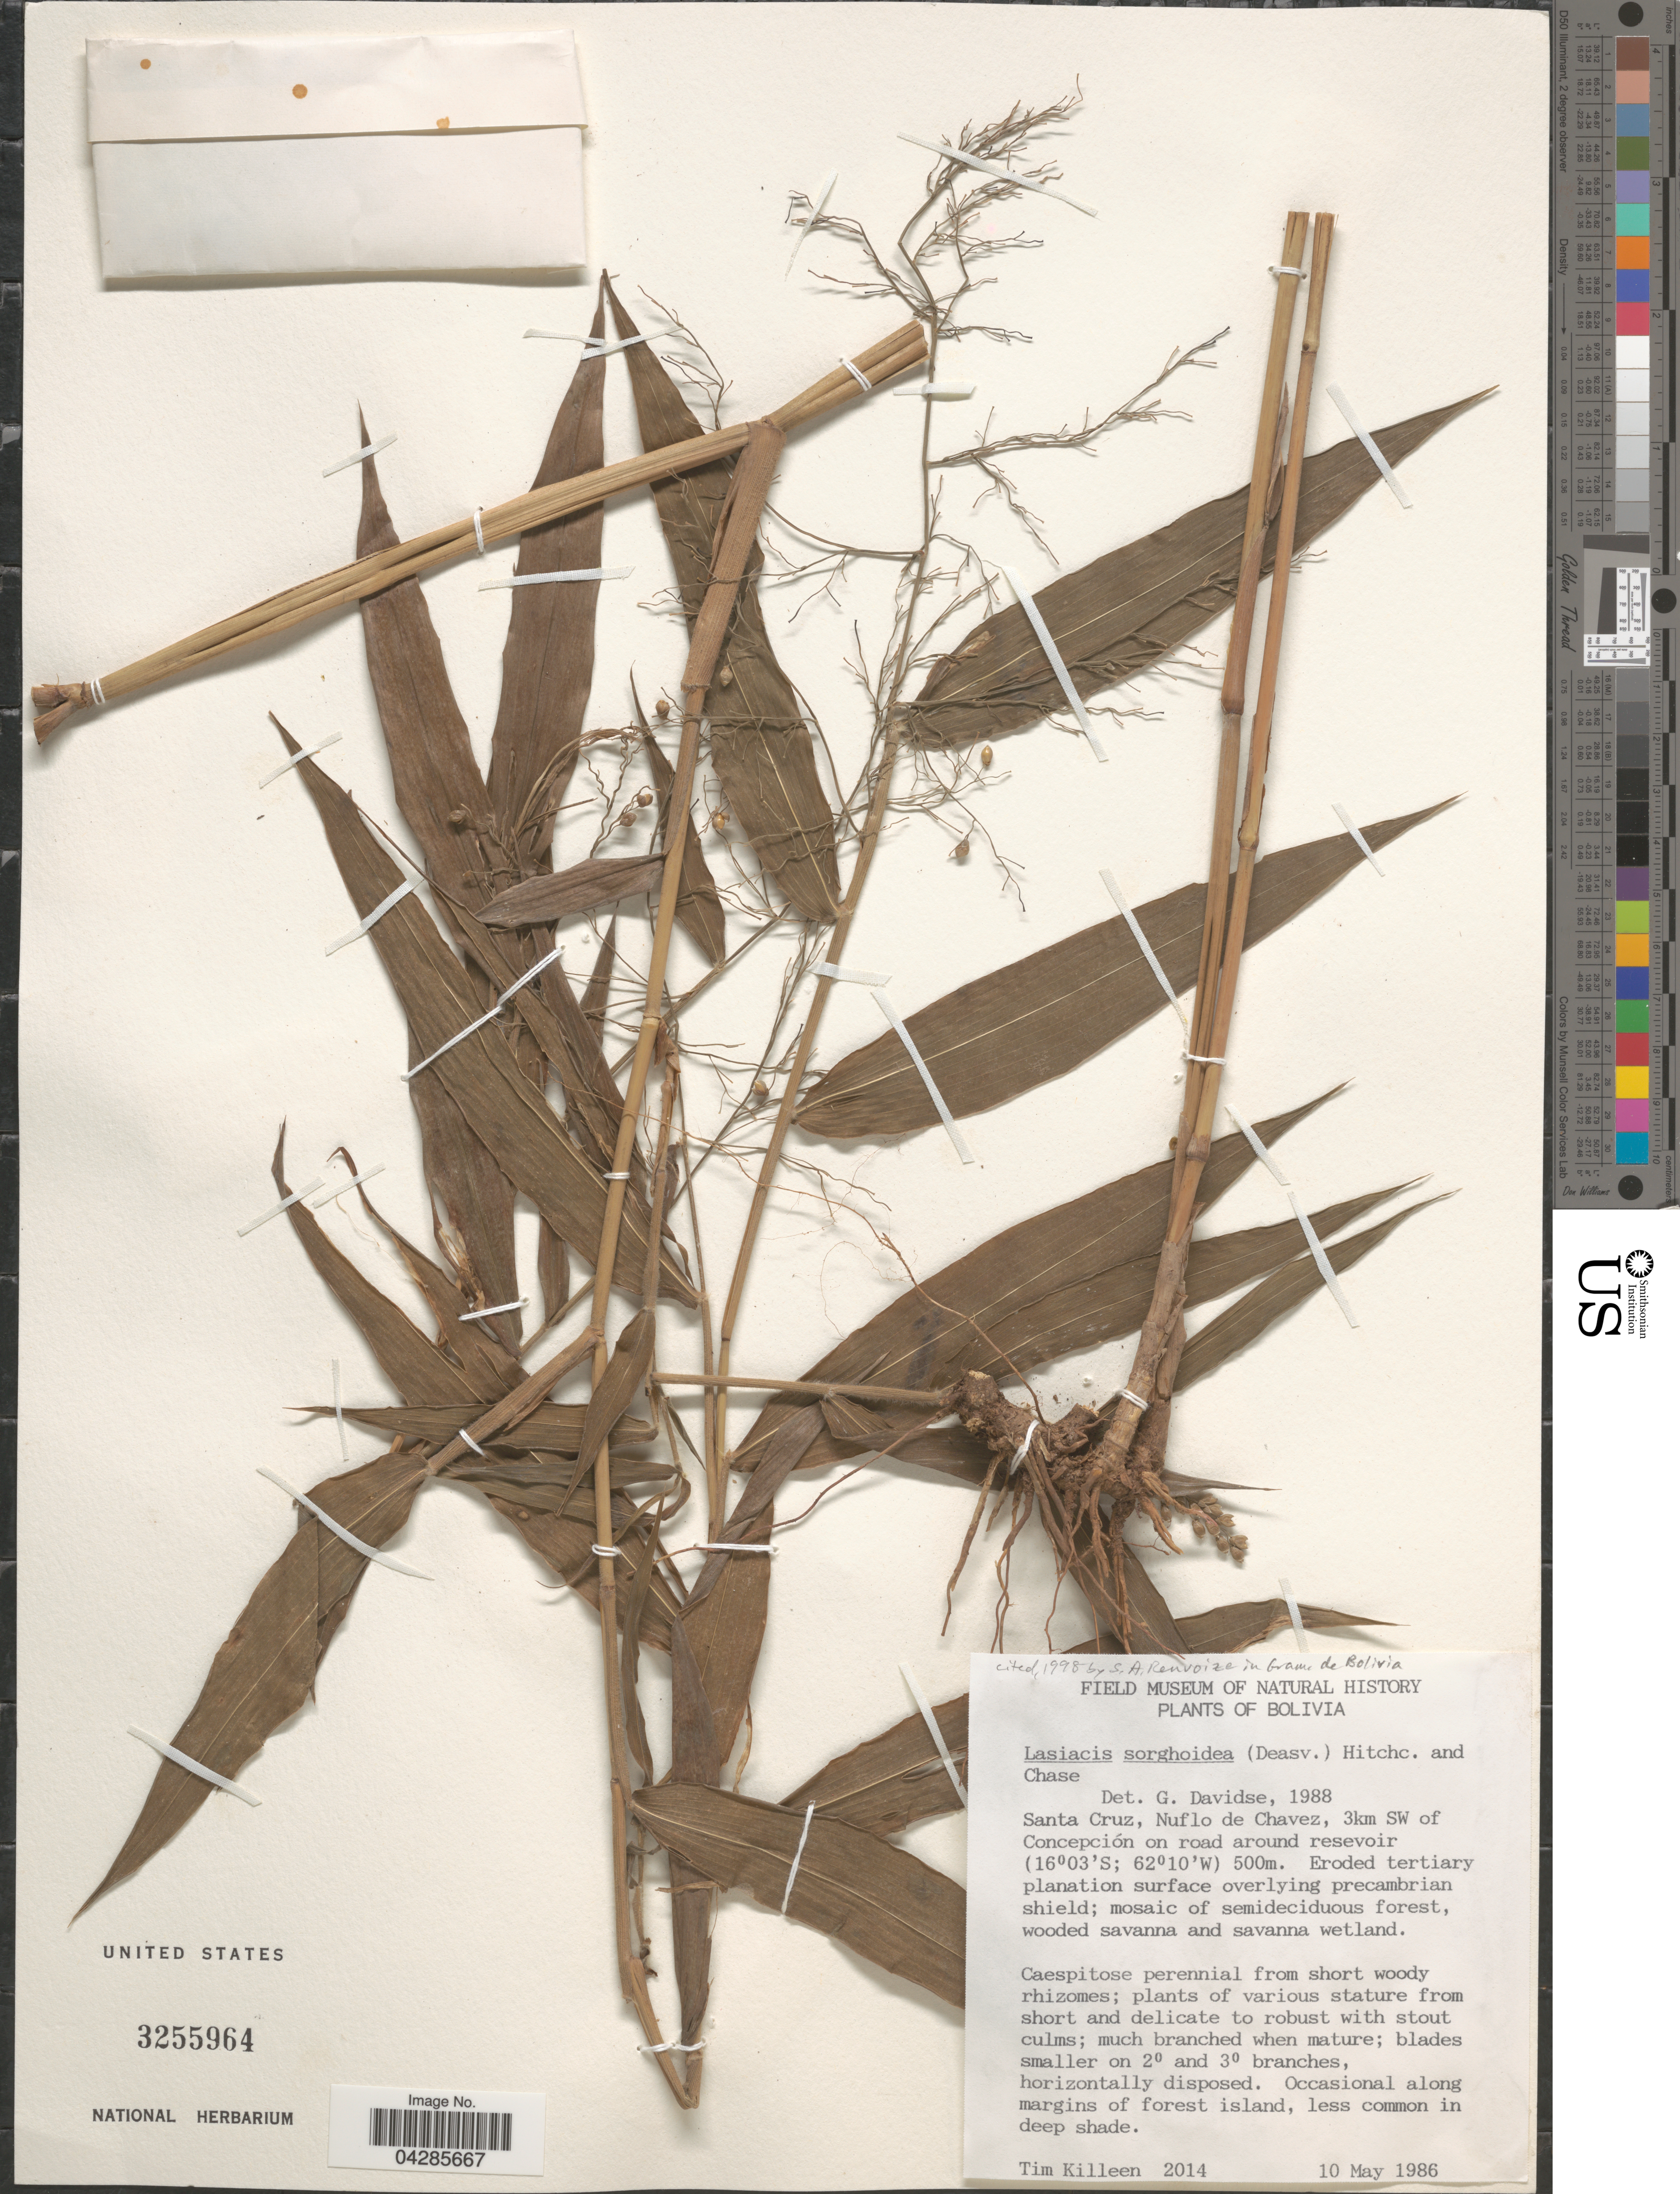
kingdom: Plantae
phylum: Tracheophyta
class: Liliopsida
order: Poales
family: Poaceae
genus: Lasiacis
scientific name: Lasiacis sorghoidea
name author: (Desv. ex Ham.) Hitchc. & Chase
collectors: T. J. Killeen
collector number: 2014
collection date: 1986-05-10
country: Bolivia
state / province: Santa Cruz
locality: Nuflo de Chavez, 3km SW of Concepción on road around reservoir.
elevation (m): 500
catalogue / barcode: US 3255964